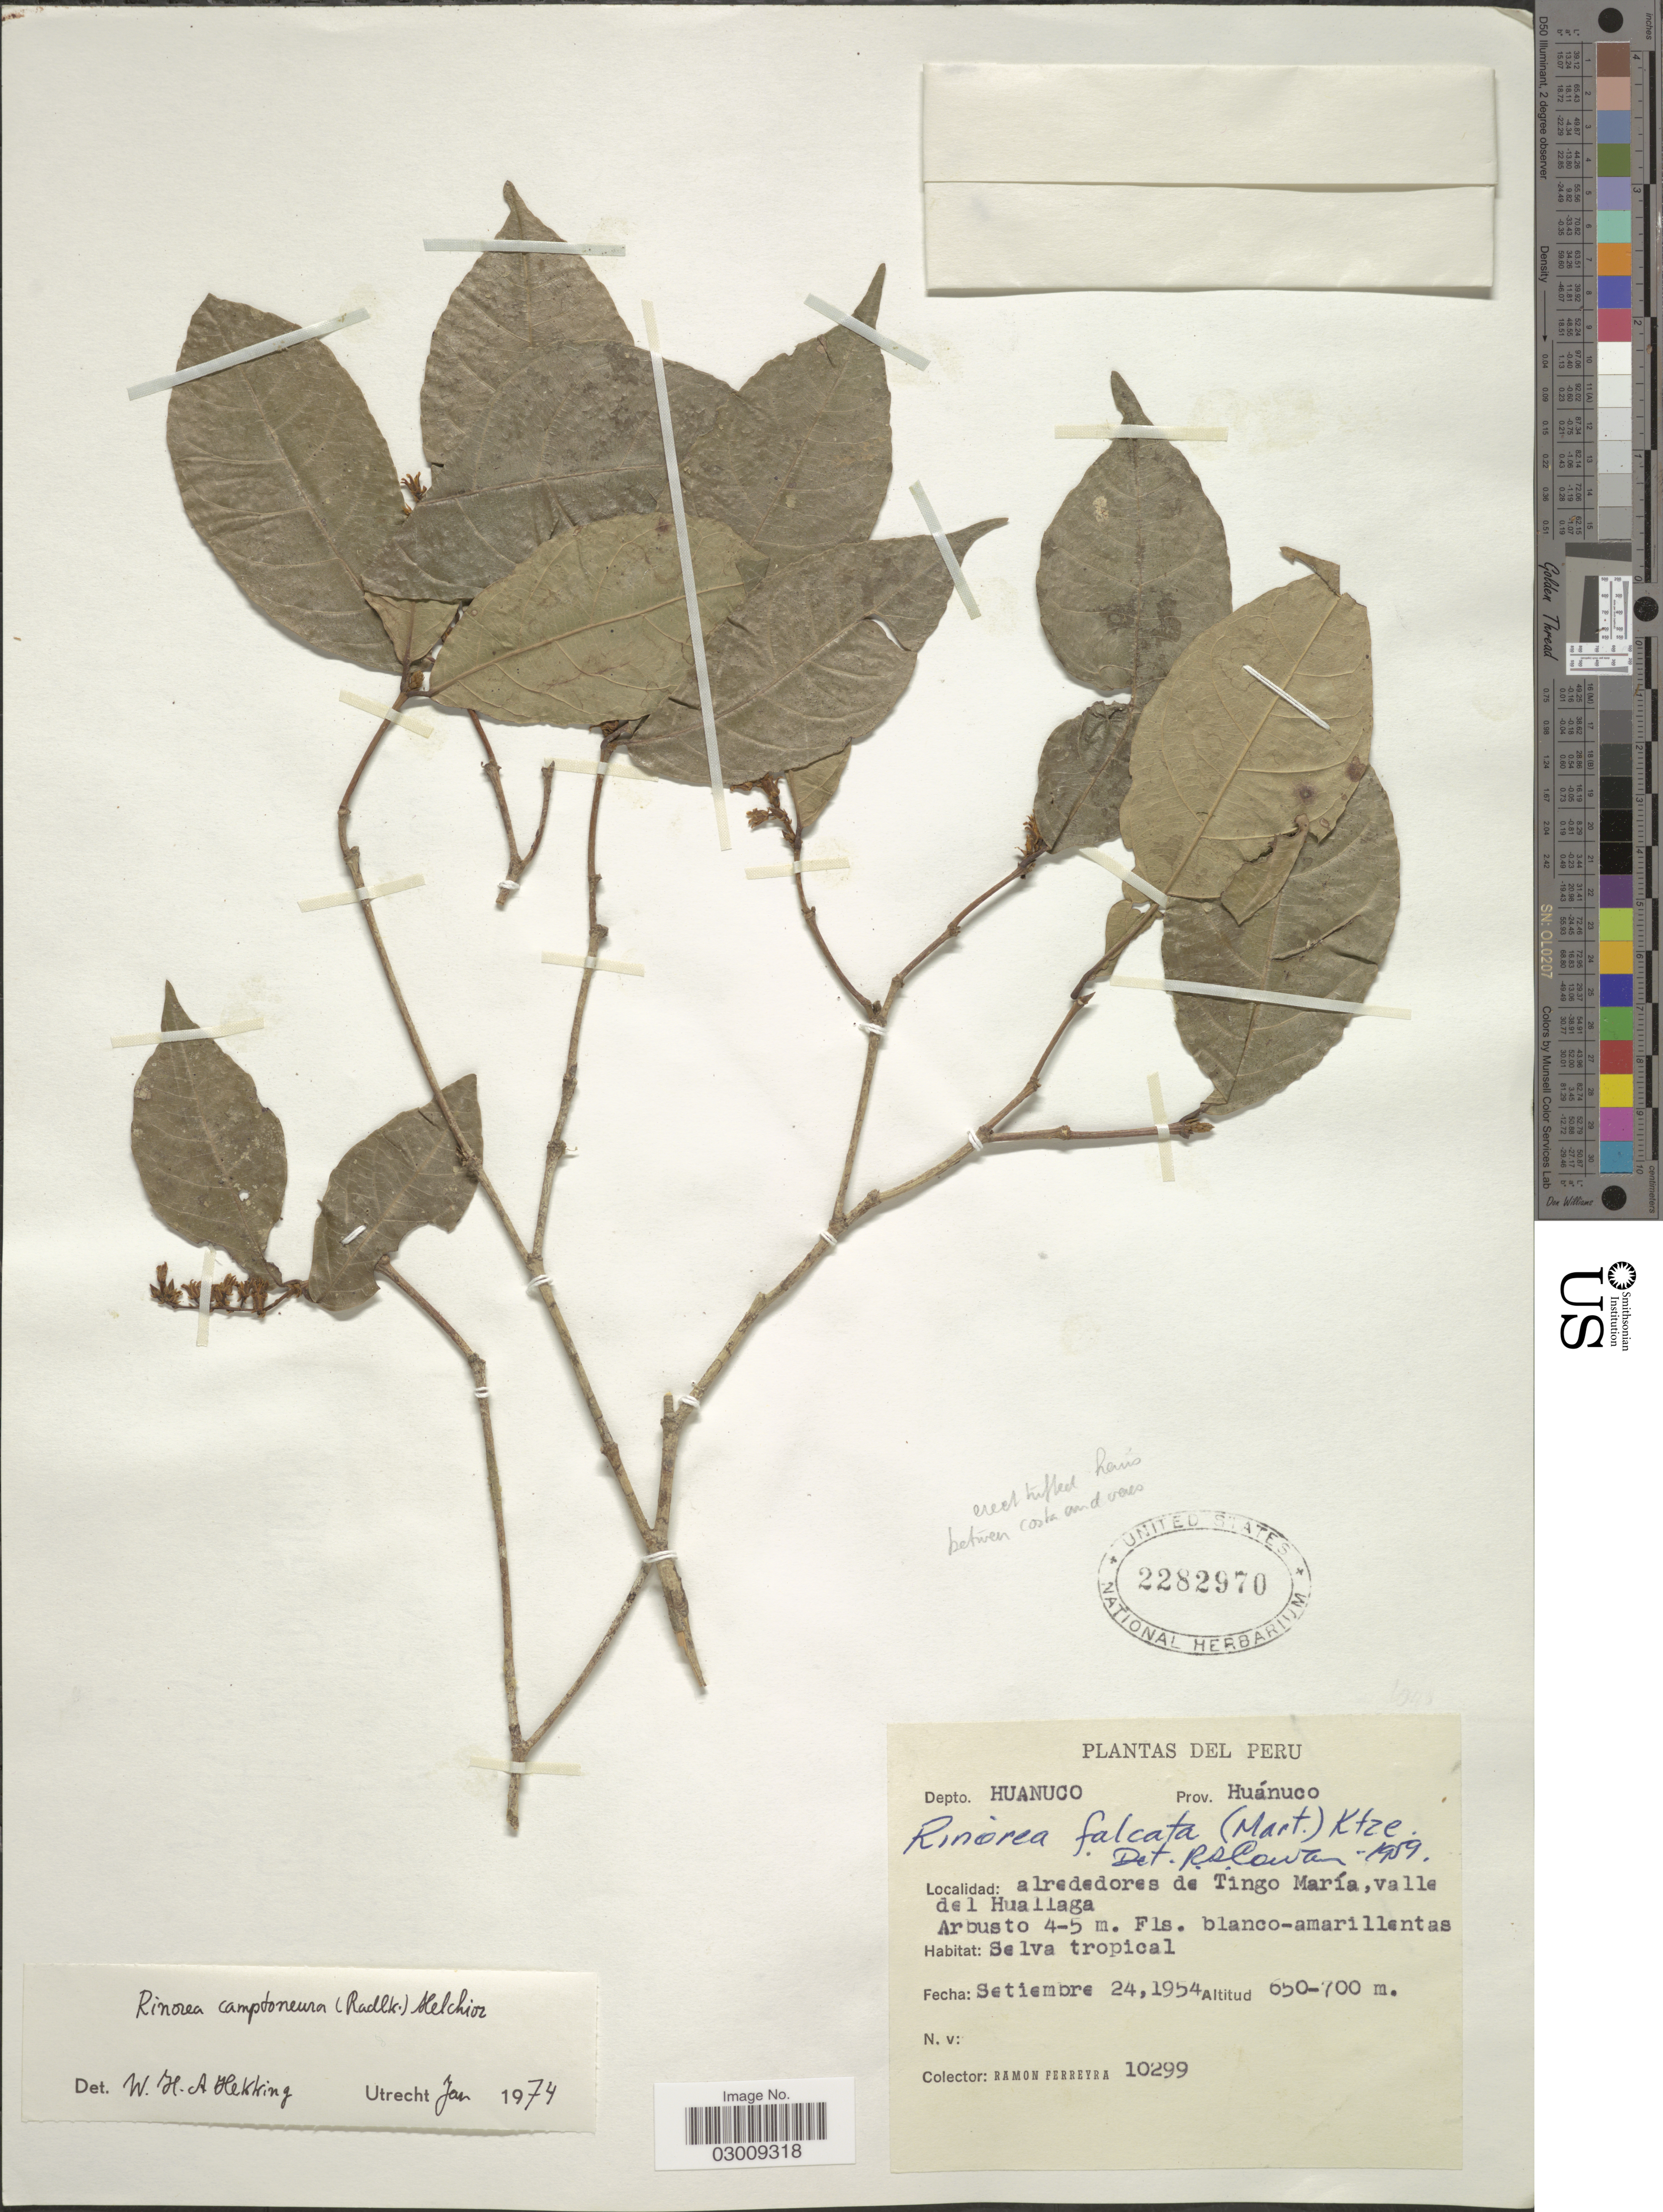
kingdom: Plantae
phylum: Tracheophyta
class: Magnoliopsida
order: Malpighiales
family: Violaceae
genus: Rinorea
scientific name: Rinorea bicornuta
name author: Hekking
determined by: Hoyos-Gomez, S. E.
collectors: R. A. Ferreyra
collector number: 10299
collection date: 1954-09-24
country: Peru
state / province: Huánuco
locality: Depto. Huanuco. Alrededores de Tingo María, valle del Huallaga.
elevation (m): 650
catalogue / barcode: US 2282970